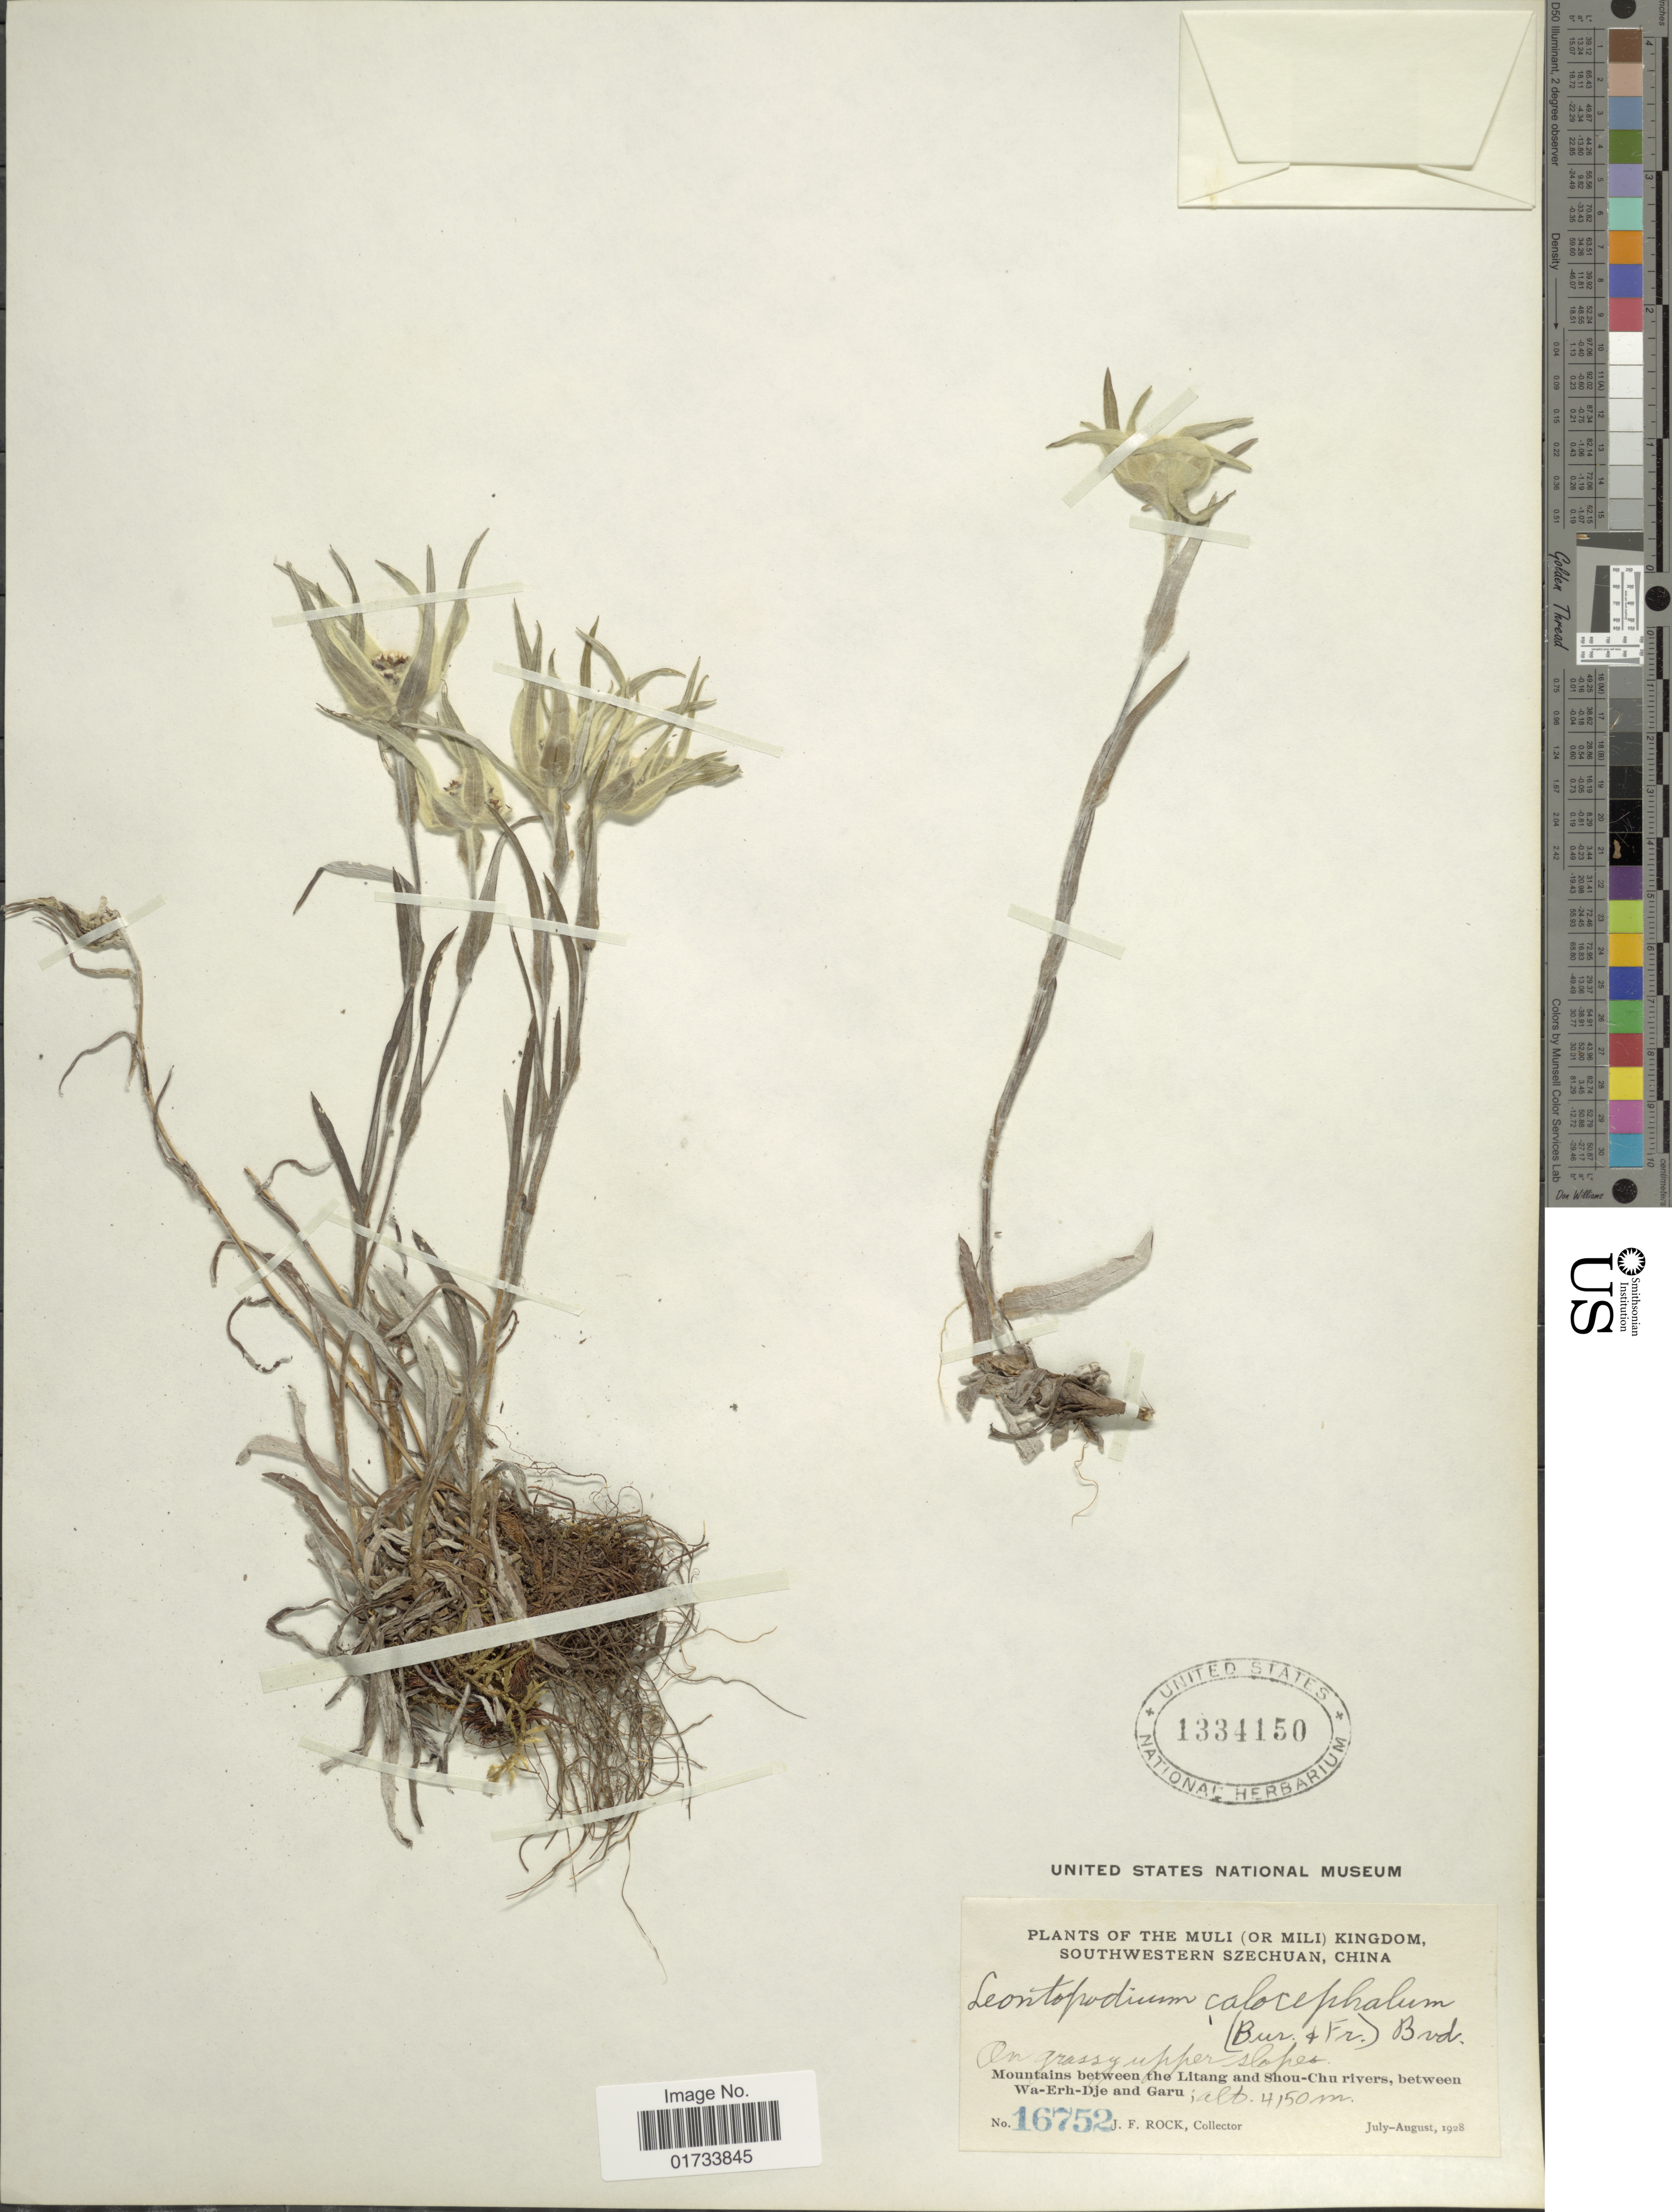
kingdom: Plantae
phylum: Tracheophyta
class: Magnoliopsida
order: Asterales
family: Asteraceae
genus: Leontopodium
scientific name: Leontopodium calocephalum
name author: (Franch.) Beauverd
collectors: J. Rock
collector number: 16752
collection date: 1928-07/1928-08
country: China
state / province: Sichuan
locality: Muli (or Mili) Kingdom, Southwestern Szechuan, on grassy upper slopes, mountains between the Litang and Shou-Chu rivers, between Wa-Erh-Dje and Garu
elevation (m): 4150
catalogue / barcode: US 1334150